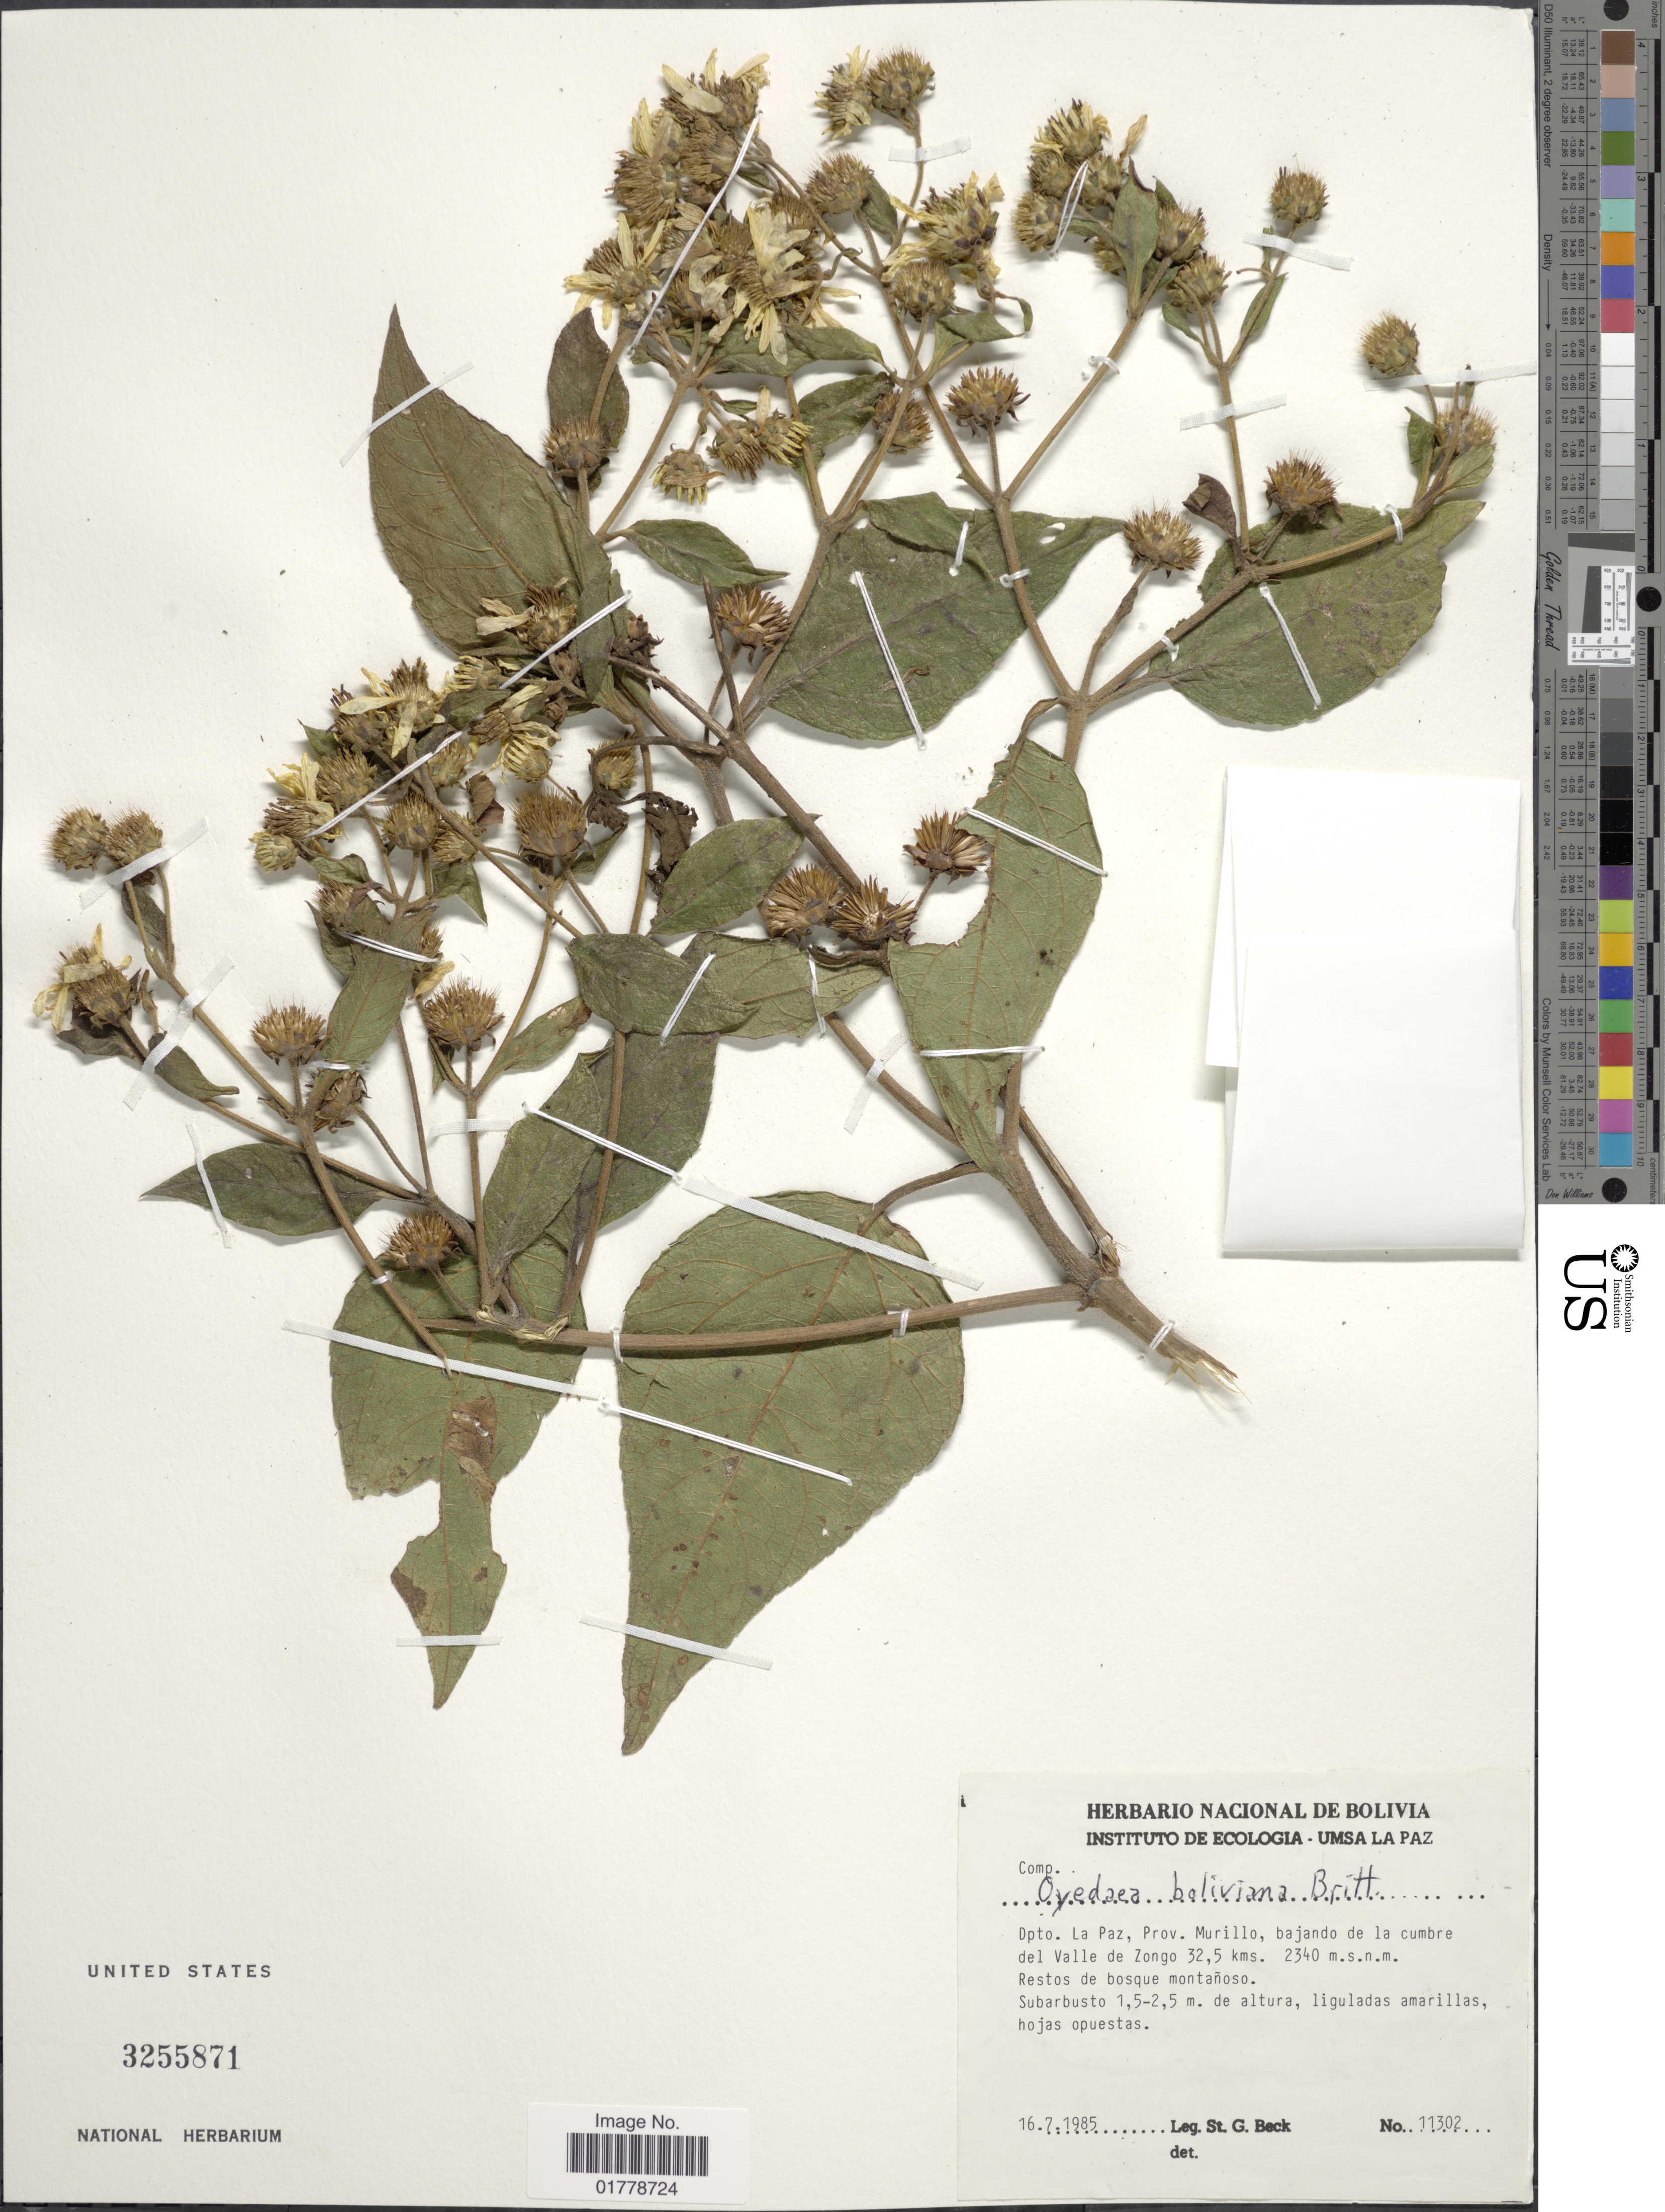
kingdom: Plantae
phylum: Tracheophyta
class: Magnoliopsida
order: Asterales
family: Asteraceae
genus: Oyedaea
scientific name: Oyedaea boliviana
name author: Britton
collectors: S. G. Beck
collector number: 11302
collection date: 1985-07-16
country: Bolivia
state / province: La Paz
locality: Dpto. La Paz, Prov. Murillo, bajando de la cumbre del Valle de Zongo 32,5 kms.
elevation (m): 2340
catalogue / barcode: US 3255871